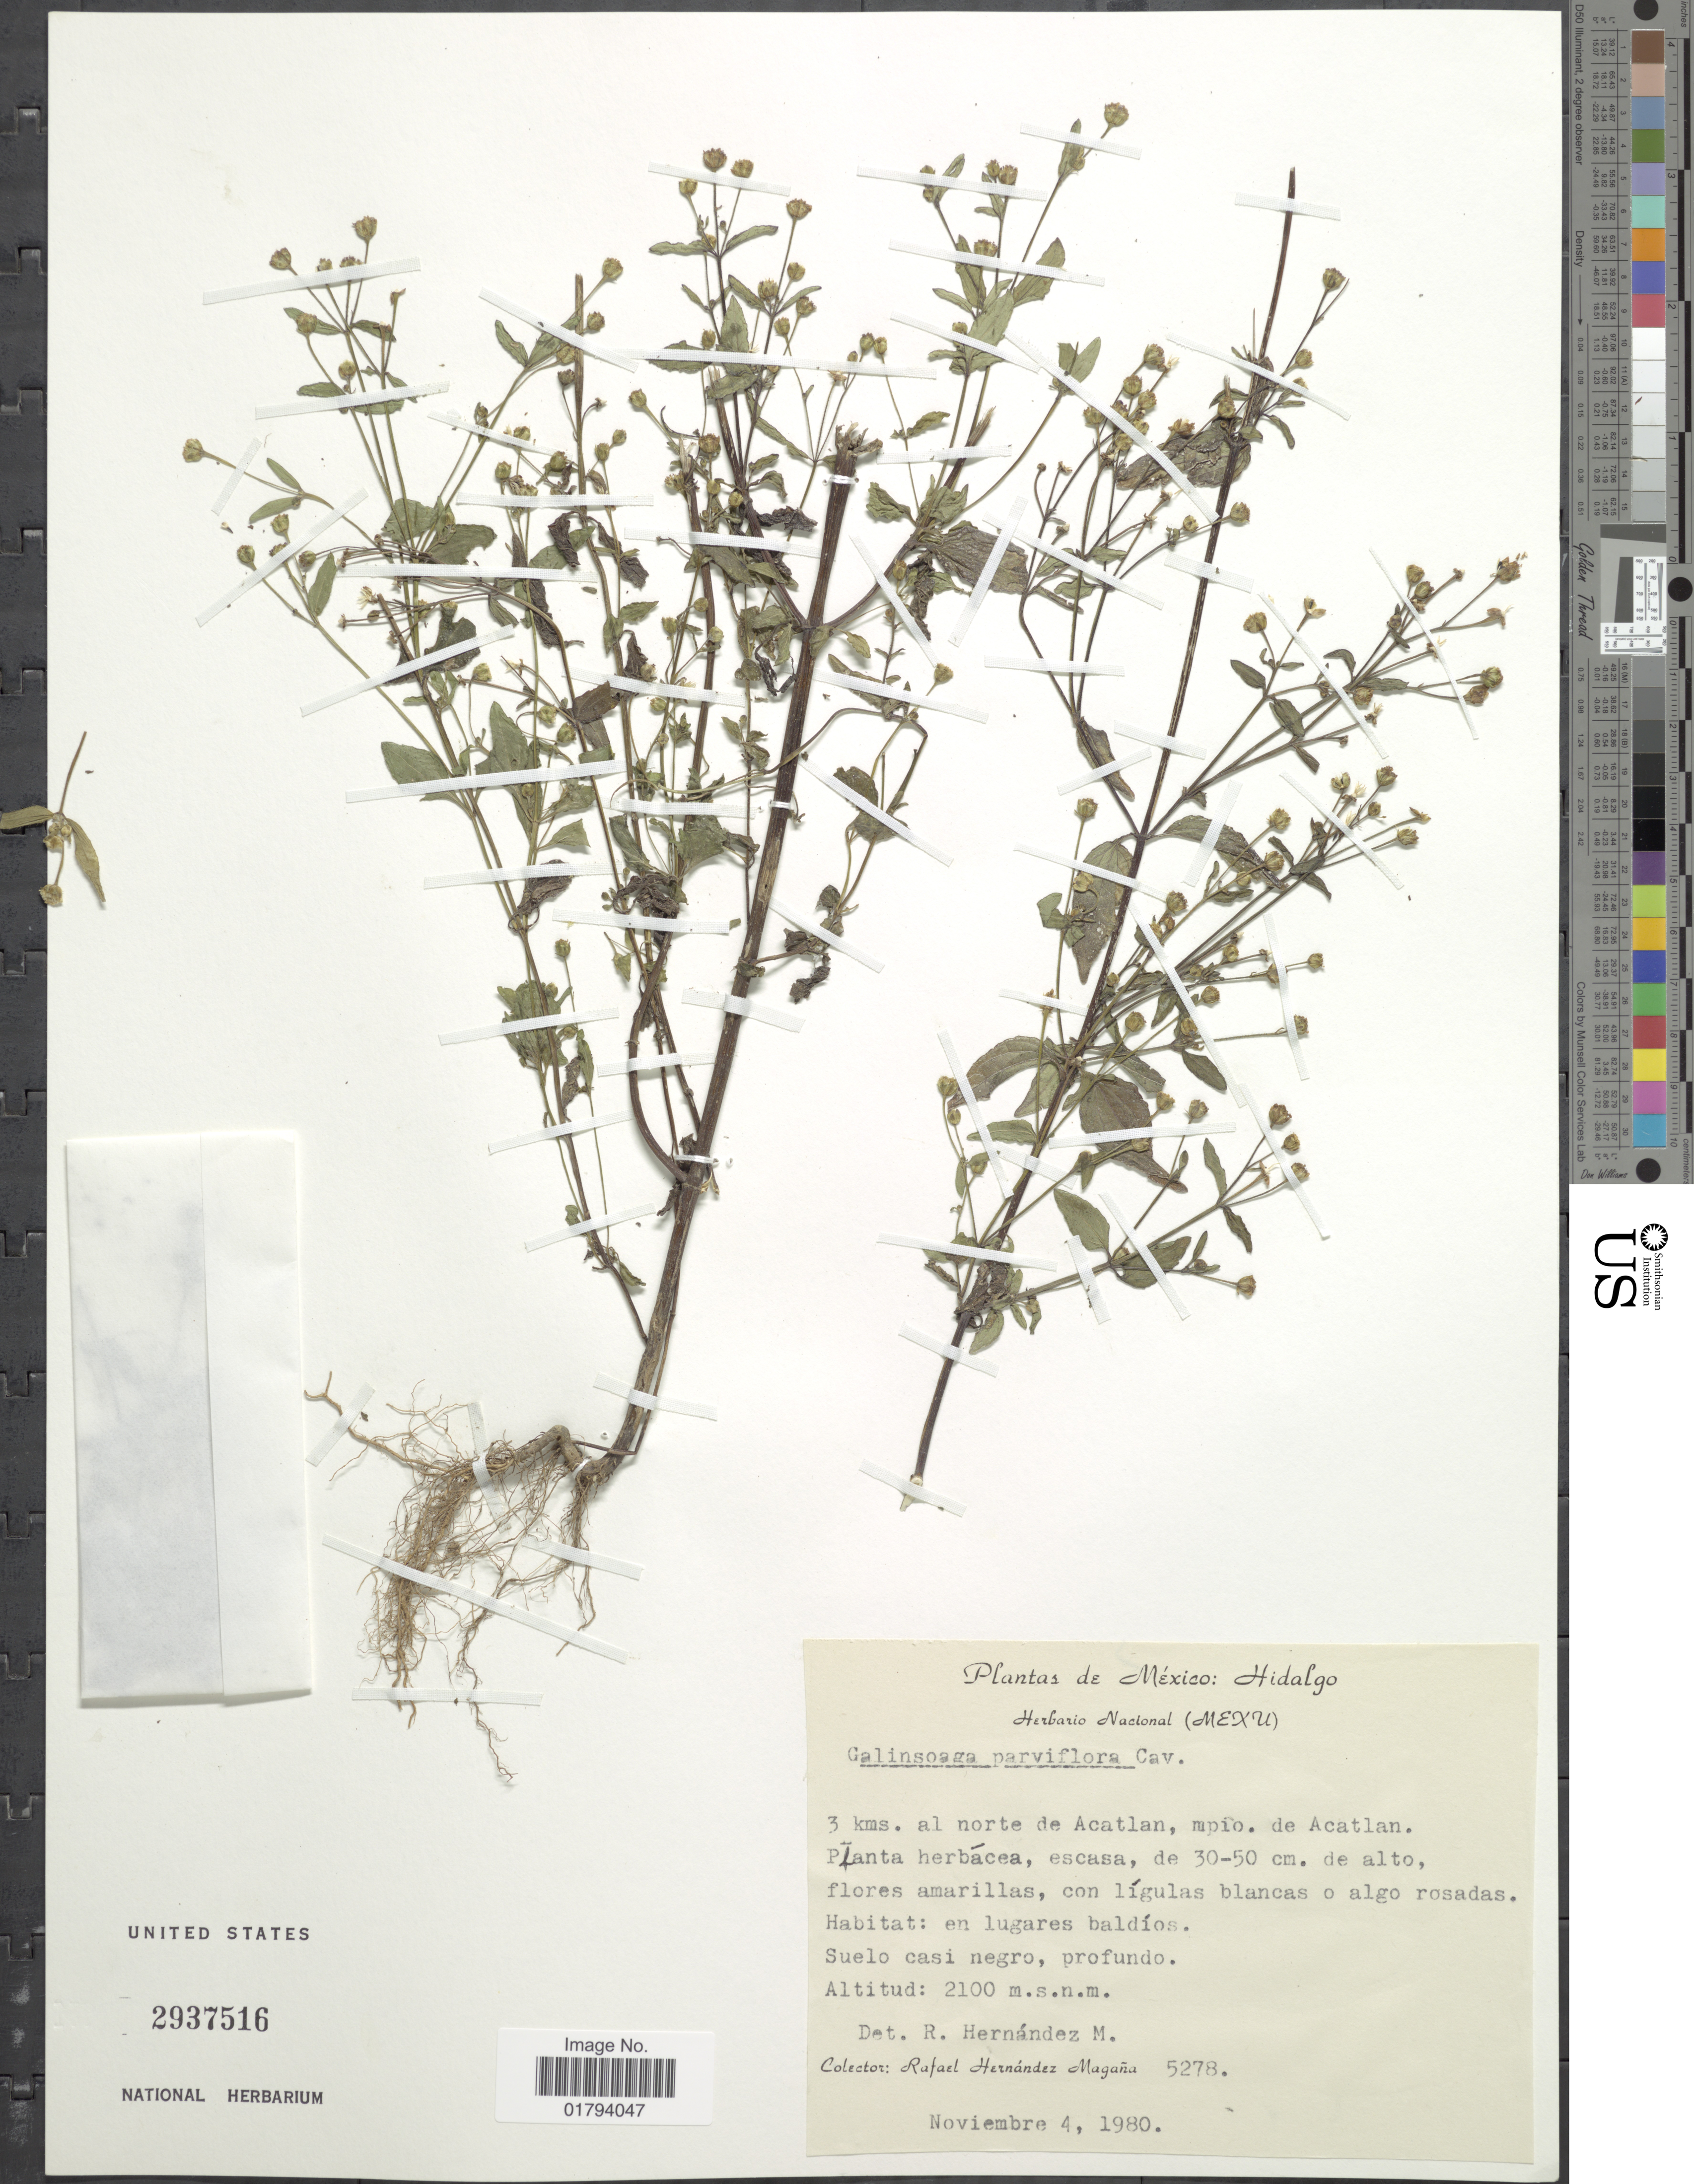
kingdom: Plantae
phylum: Tracheophyta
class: Magnoliopsida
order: Asterales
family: Asteraceae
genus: Galinsoga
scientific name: Galinsoga parviflora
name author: Cav.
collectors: R. Hernández-M.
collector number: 5278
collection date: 1980-11-04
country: Mexico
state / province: Hidalgo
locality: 3 kms. al norte de Acatlan, mpio. de Acatlan.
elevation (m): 2100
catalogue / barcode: US 2937516